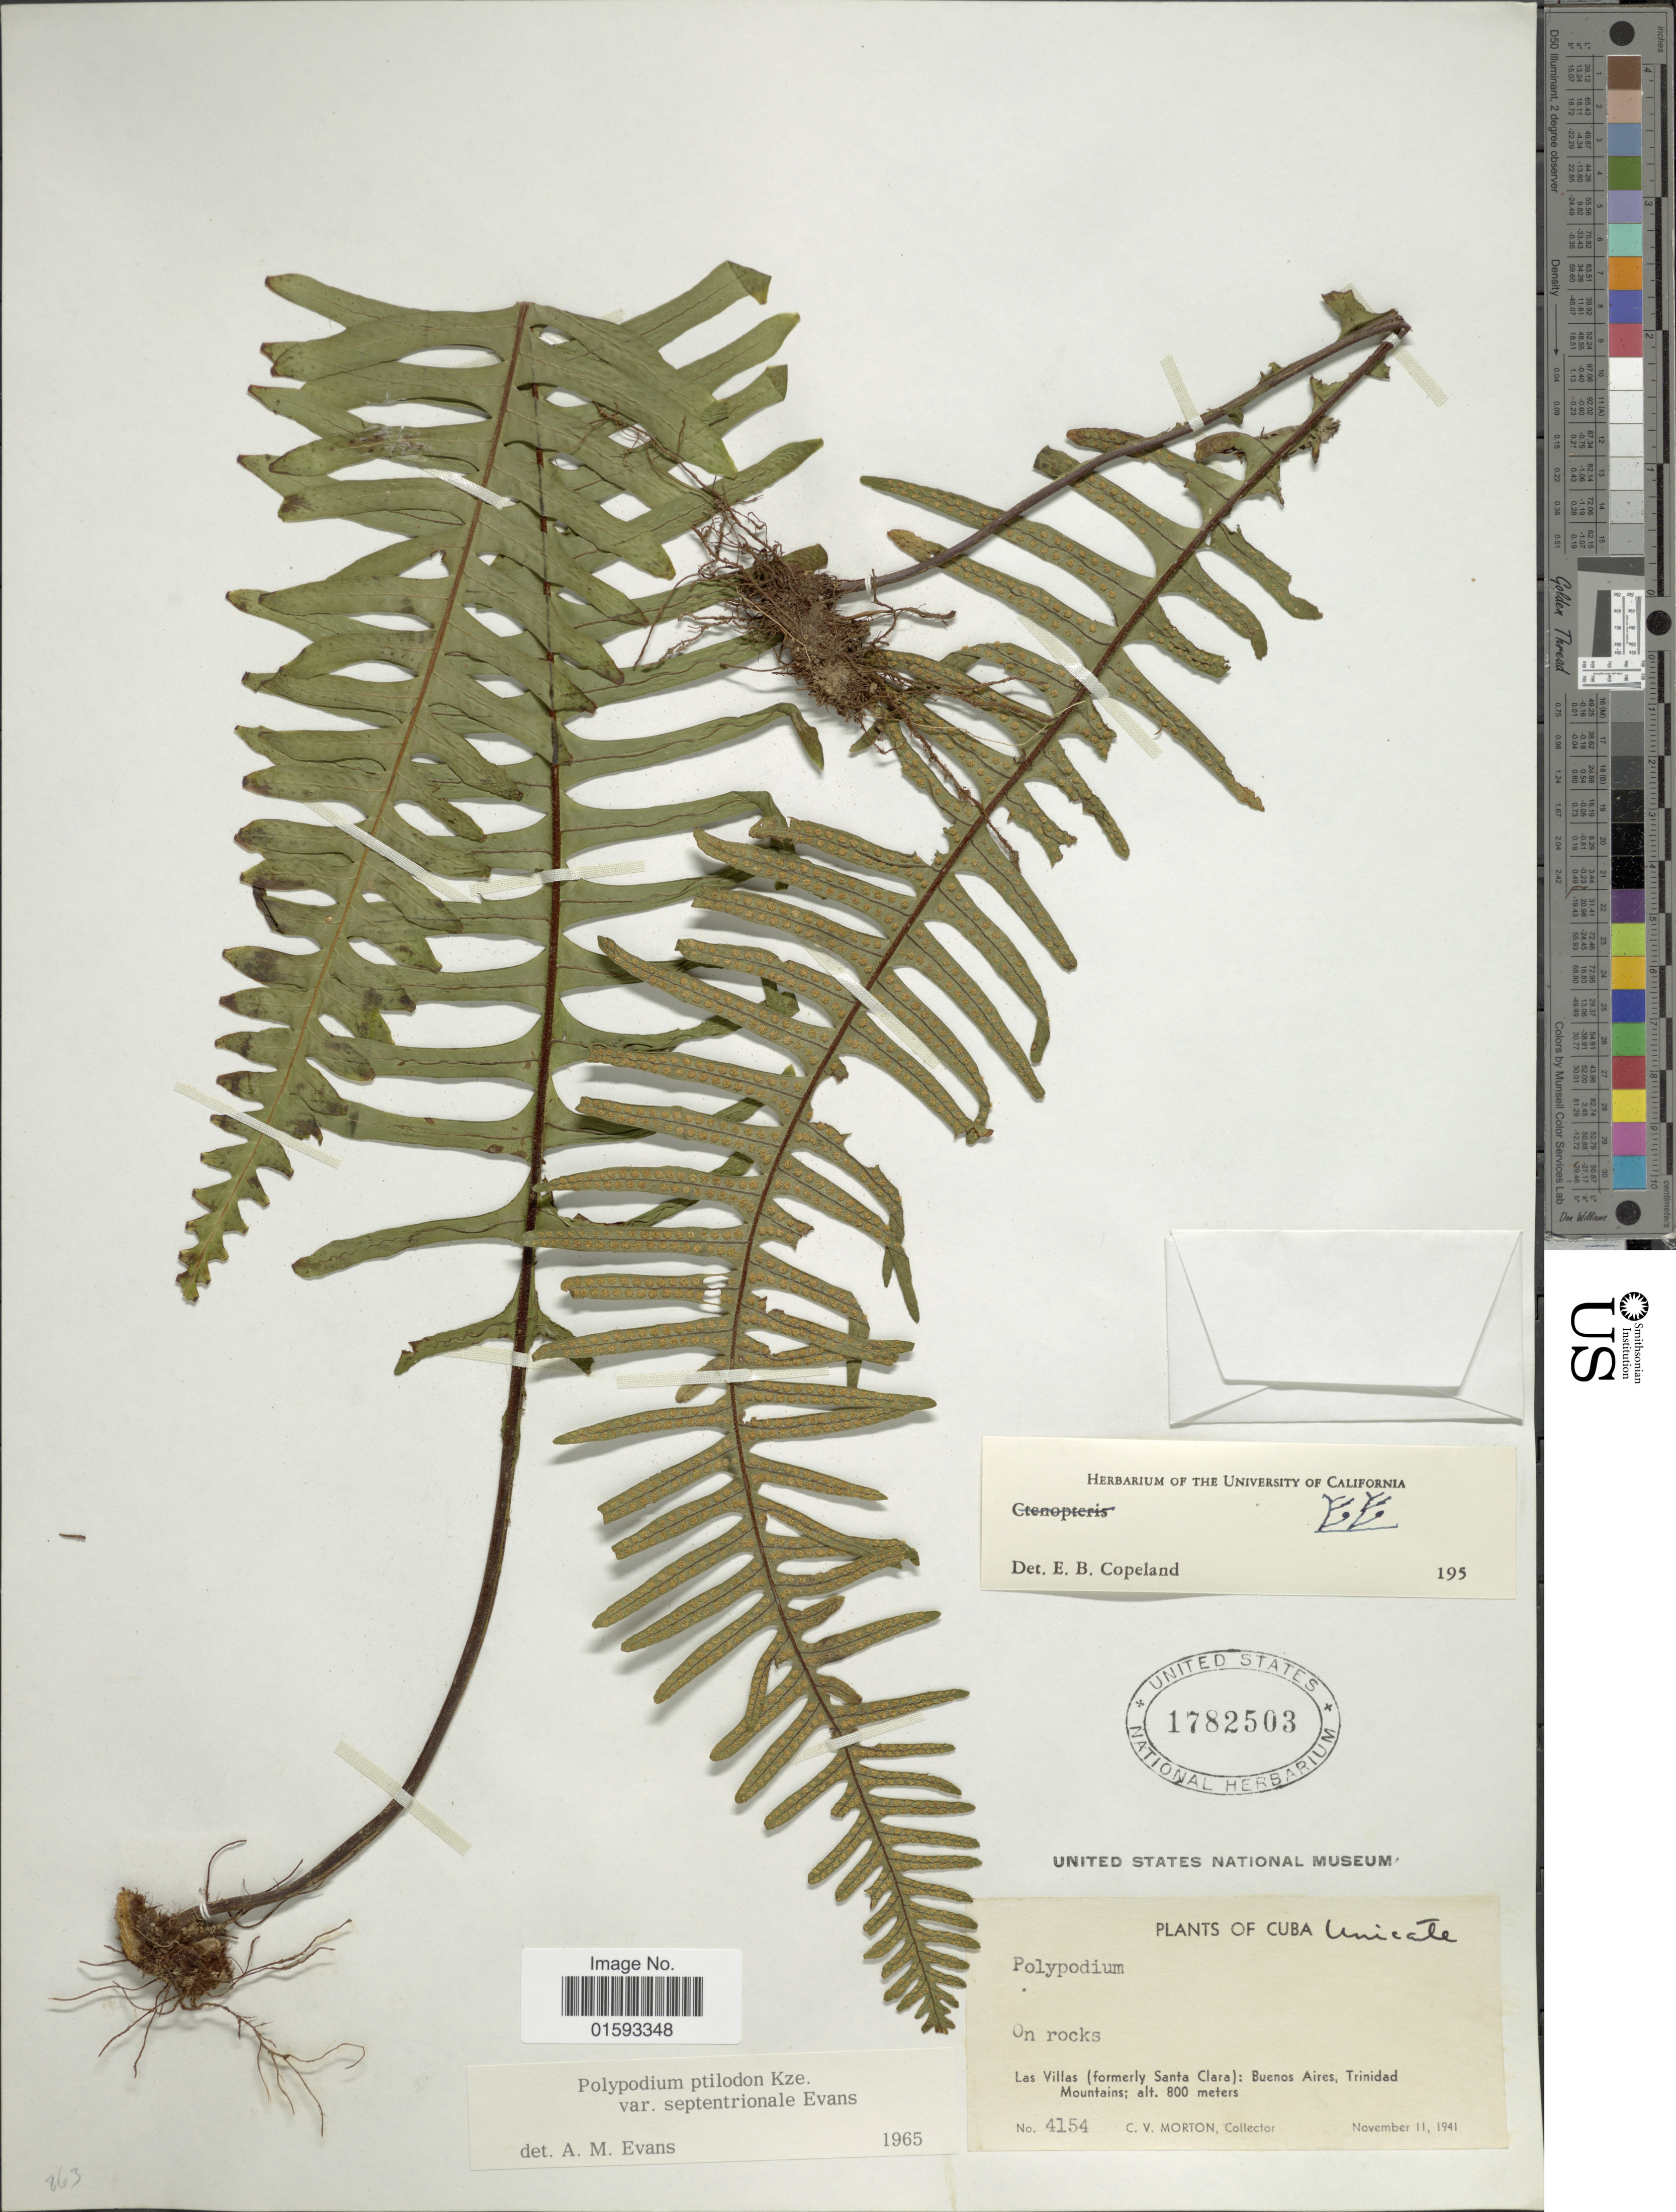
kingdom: Plantae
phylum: Tracheophyta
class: Polypodiopsida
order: Polypodiales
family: Polypodiaceae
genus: Pecluma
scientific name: Pecluma ptilodos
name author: (Kunze) Price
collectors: C. V. Morton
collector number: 4154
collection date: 1941-11-11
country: Cuba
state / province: Las Villas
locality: Las Villas (formerly Santa Clara): Buenos Aires, Trinidad Mountains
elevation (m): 800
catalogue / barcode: US 1782503